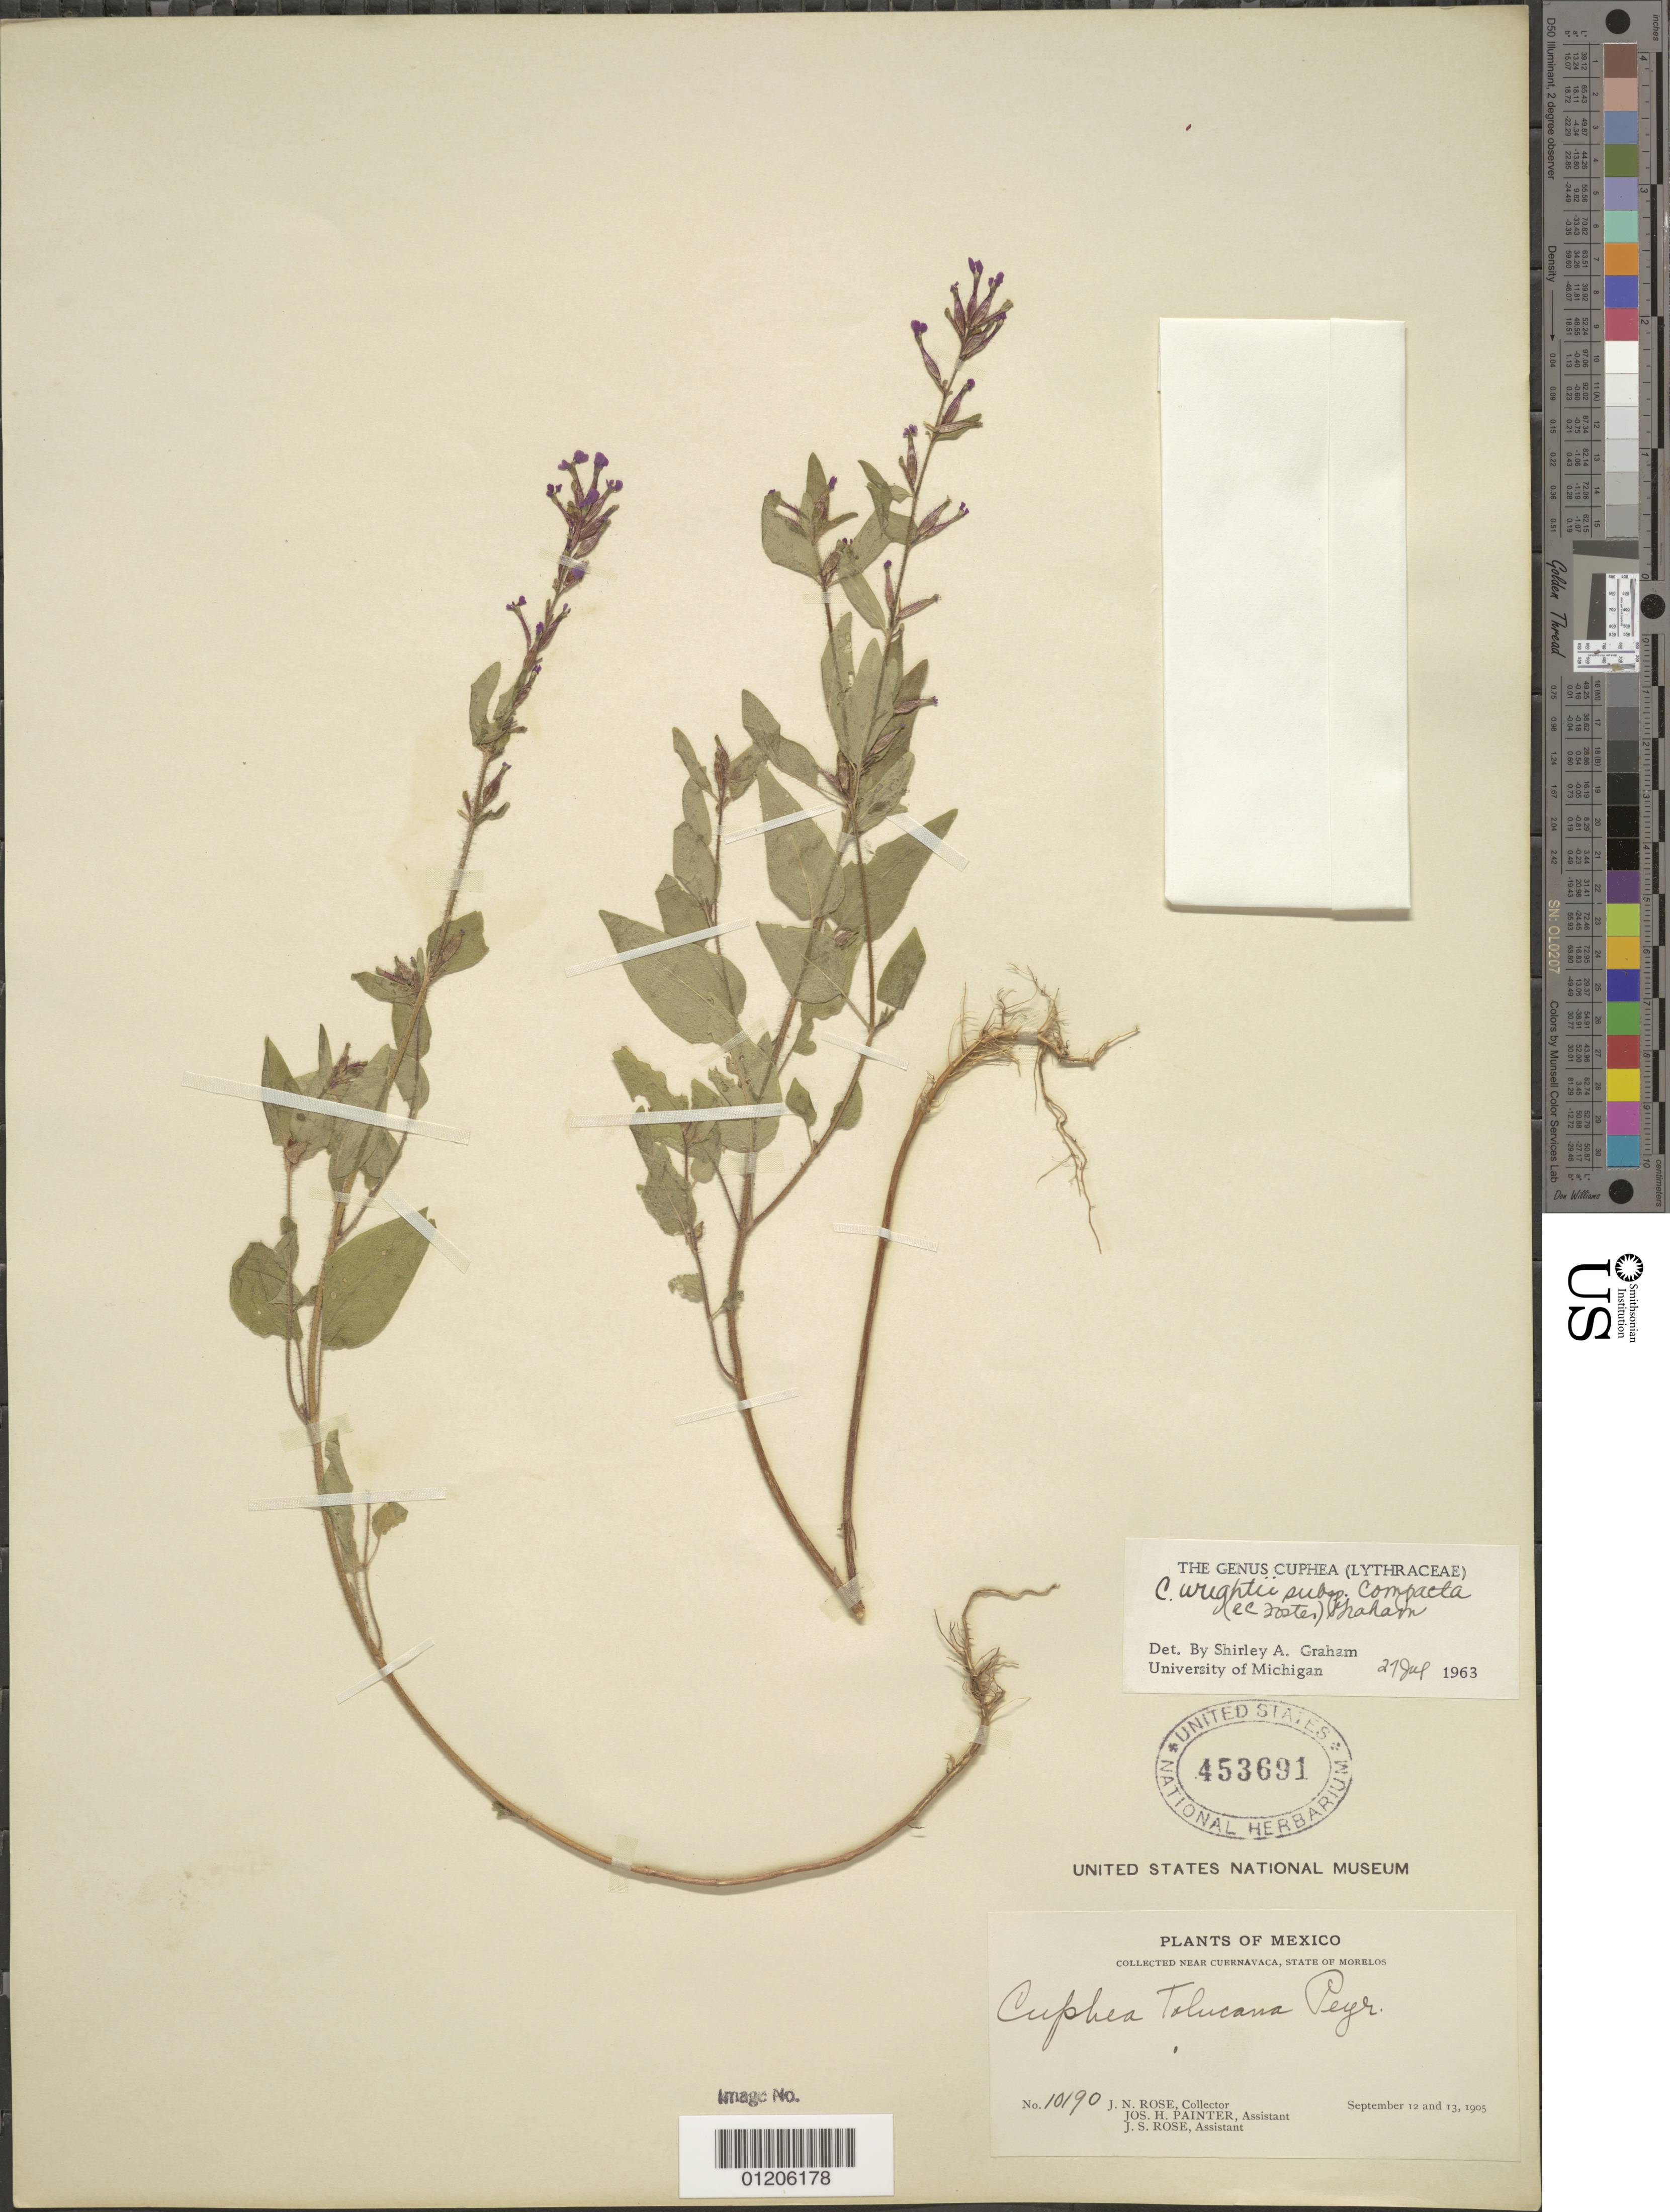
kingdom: Plantae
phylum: Tracheophyta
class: Magnoliopsida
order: Myrtales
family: Lythraceae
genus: Cuphea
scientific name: Cuphea wrightii var. compacta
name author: R.C. Foster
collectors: J. N. Rose, J. H. Painter & J. S. Rose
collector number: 10190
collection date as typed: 12 Sep 1905 and 13 Sep 1905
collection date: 1905-09-12,1905-09-13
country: Mexico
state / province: Morelos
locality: Near Cuernavaca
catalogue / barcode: US 453691